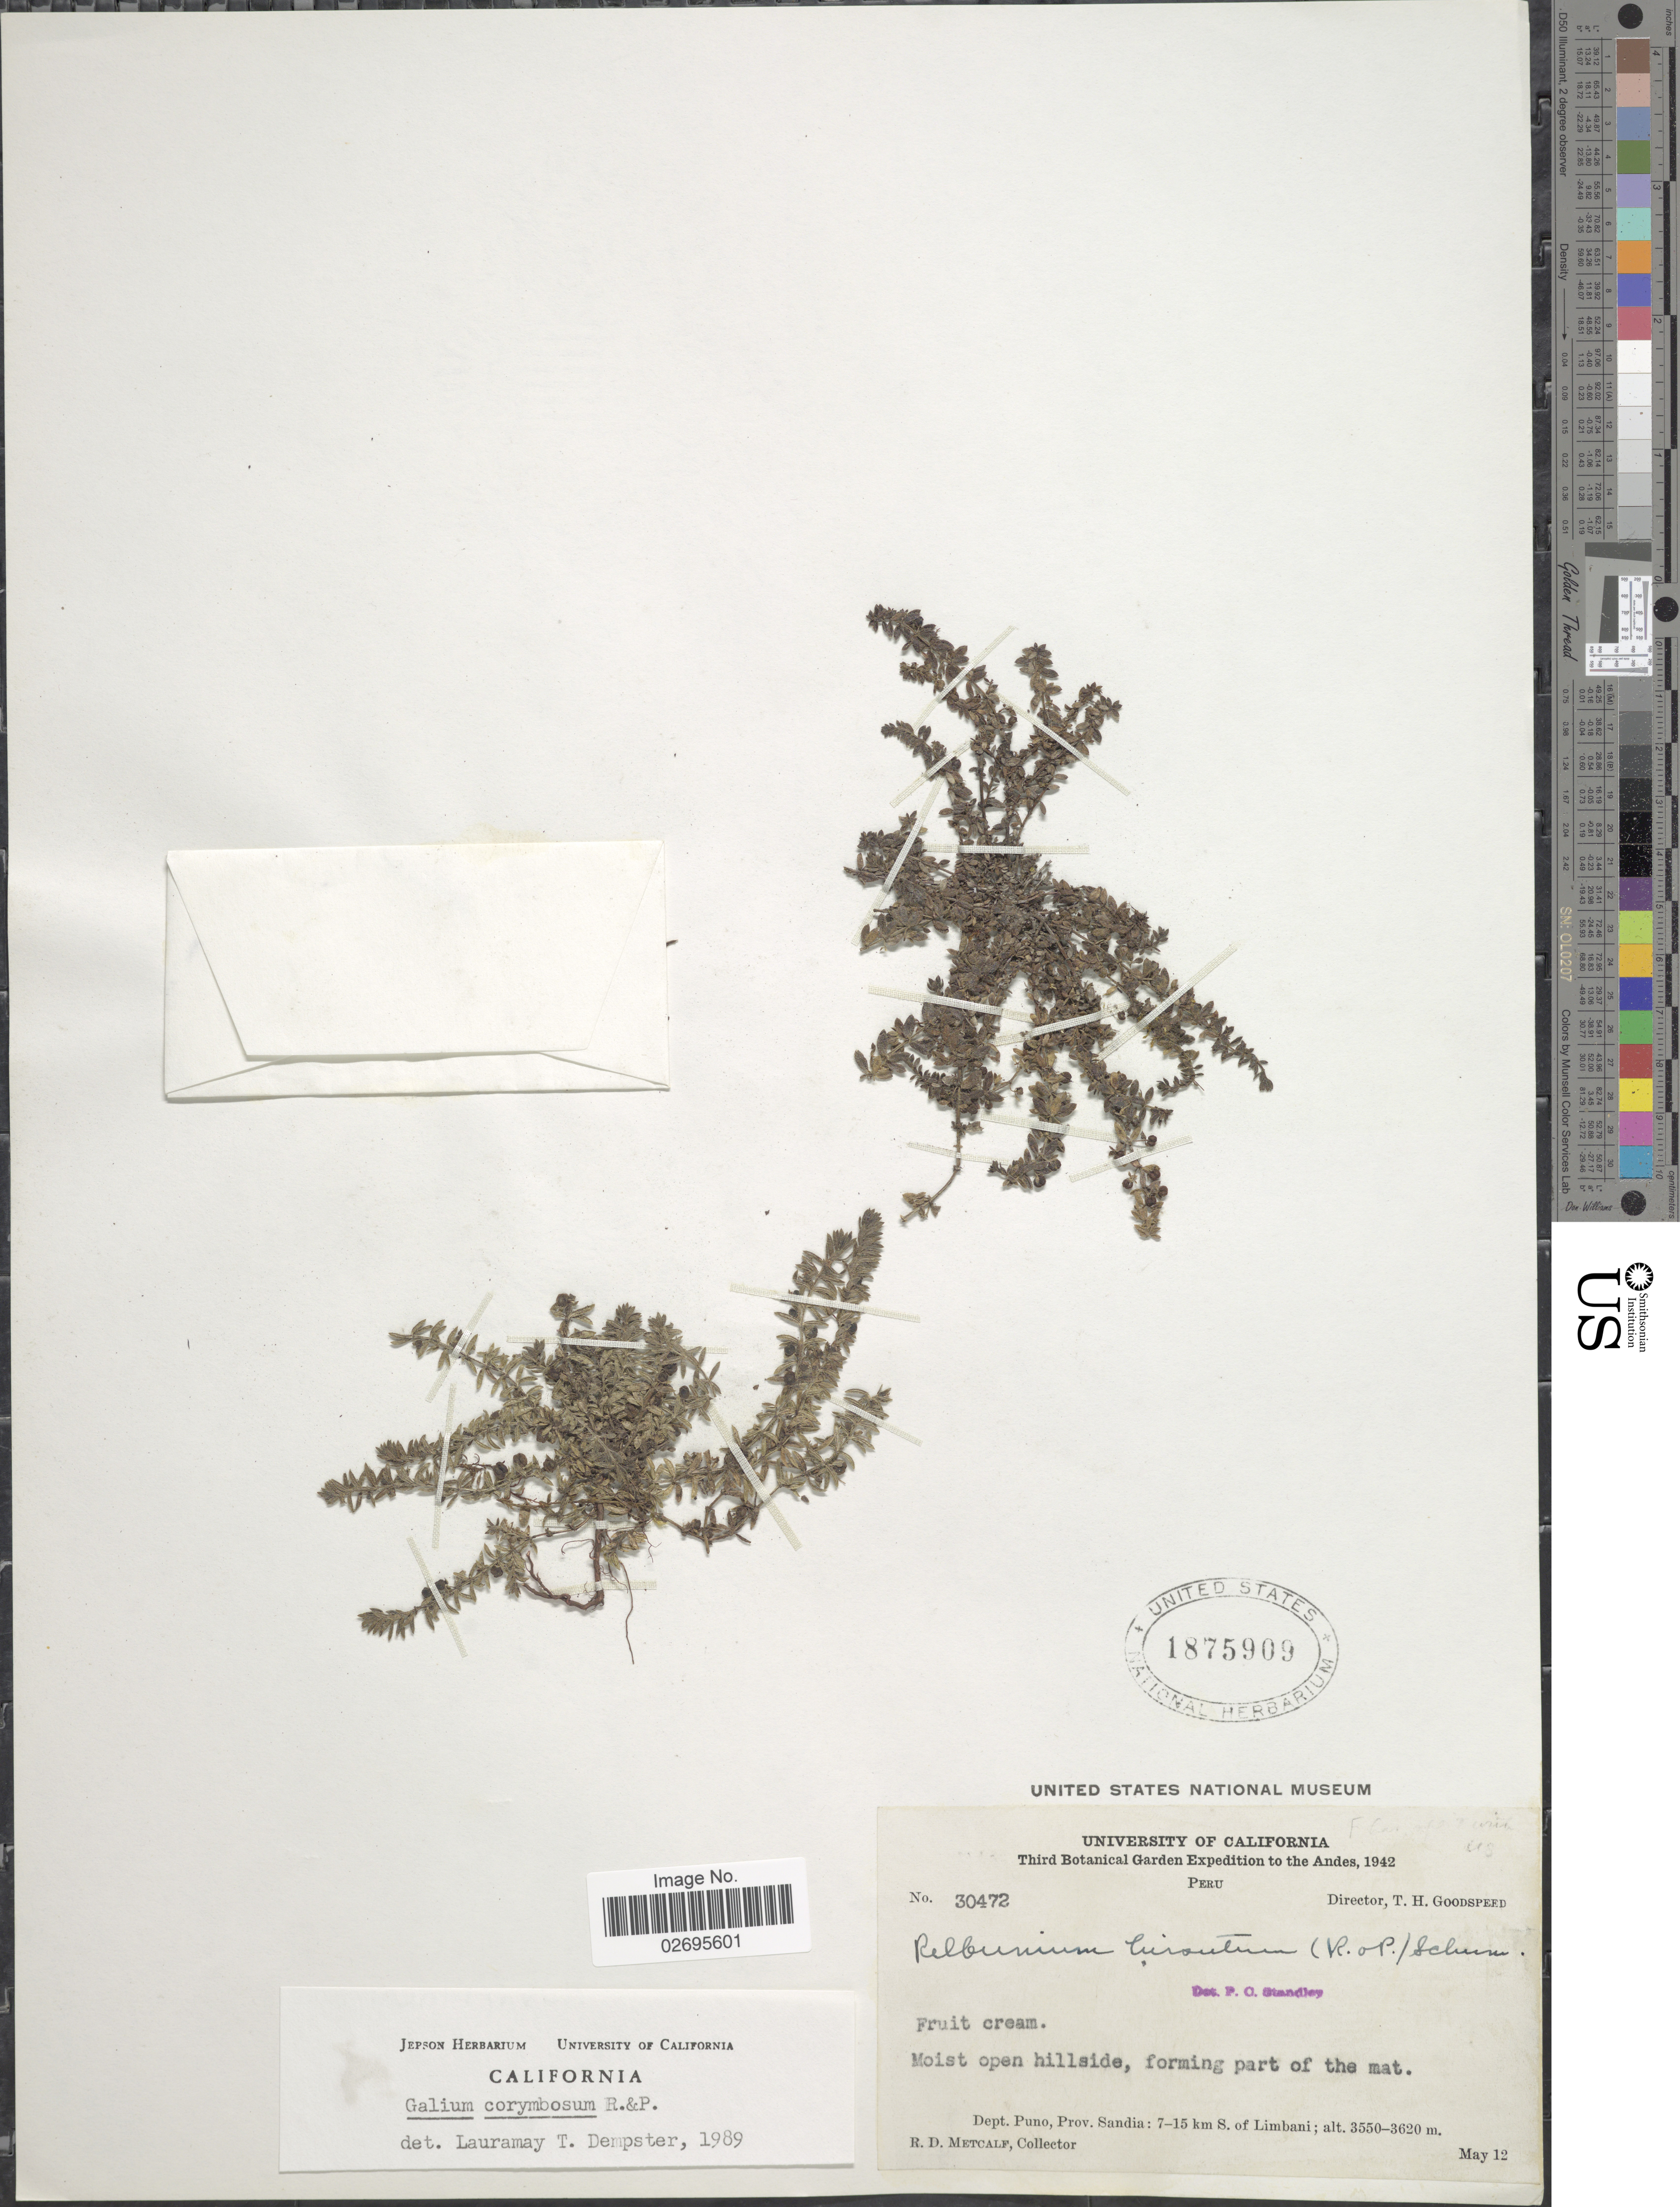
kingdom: Plantae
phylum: Tracheophyta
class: Magnoliopsida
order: Gentianales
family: Rubiaceae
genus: Galium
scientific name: Galium corymbosum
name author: Ruiz & Pav.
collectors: R. D. Metcalf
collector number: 30472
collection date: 1942-05-12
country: Peru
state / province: Puno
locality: The Andes, Moist open hillside, Dept. Puno, Prov. Sandia: 7-15 km S of Limbani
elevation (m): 3550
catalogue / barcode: US 1875909